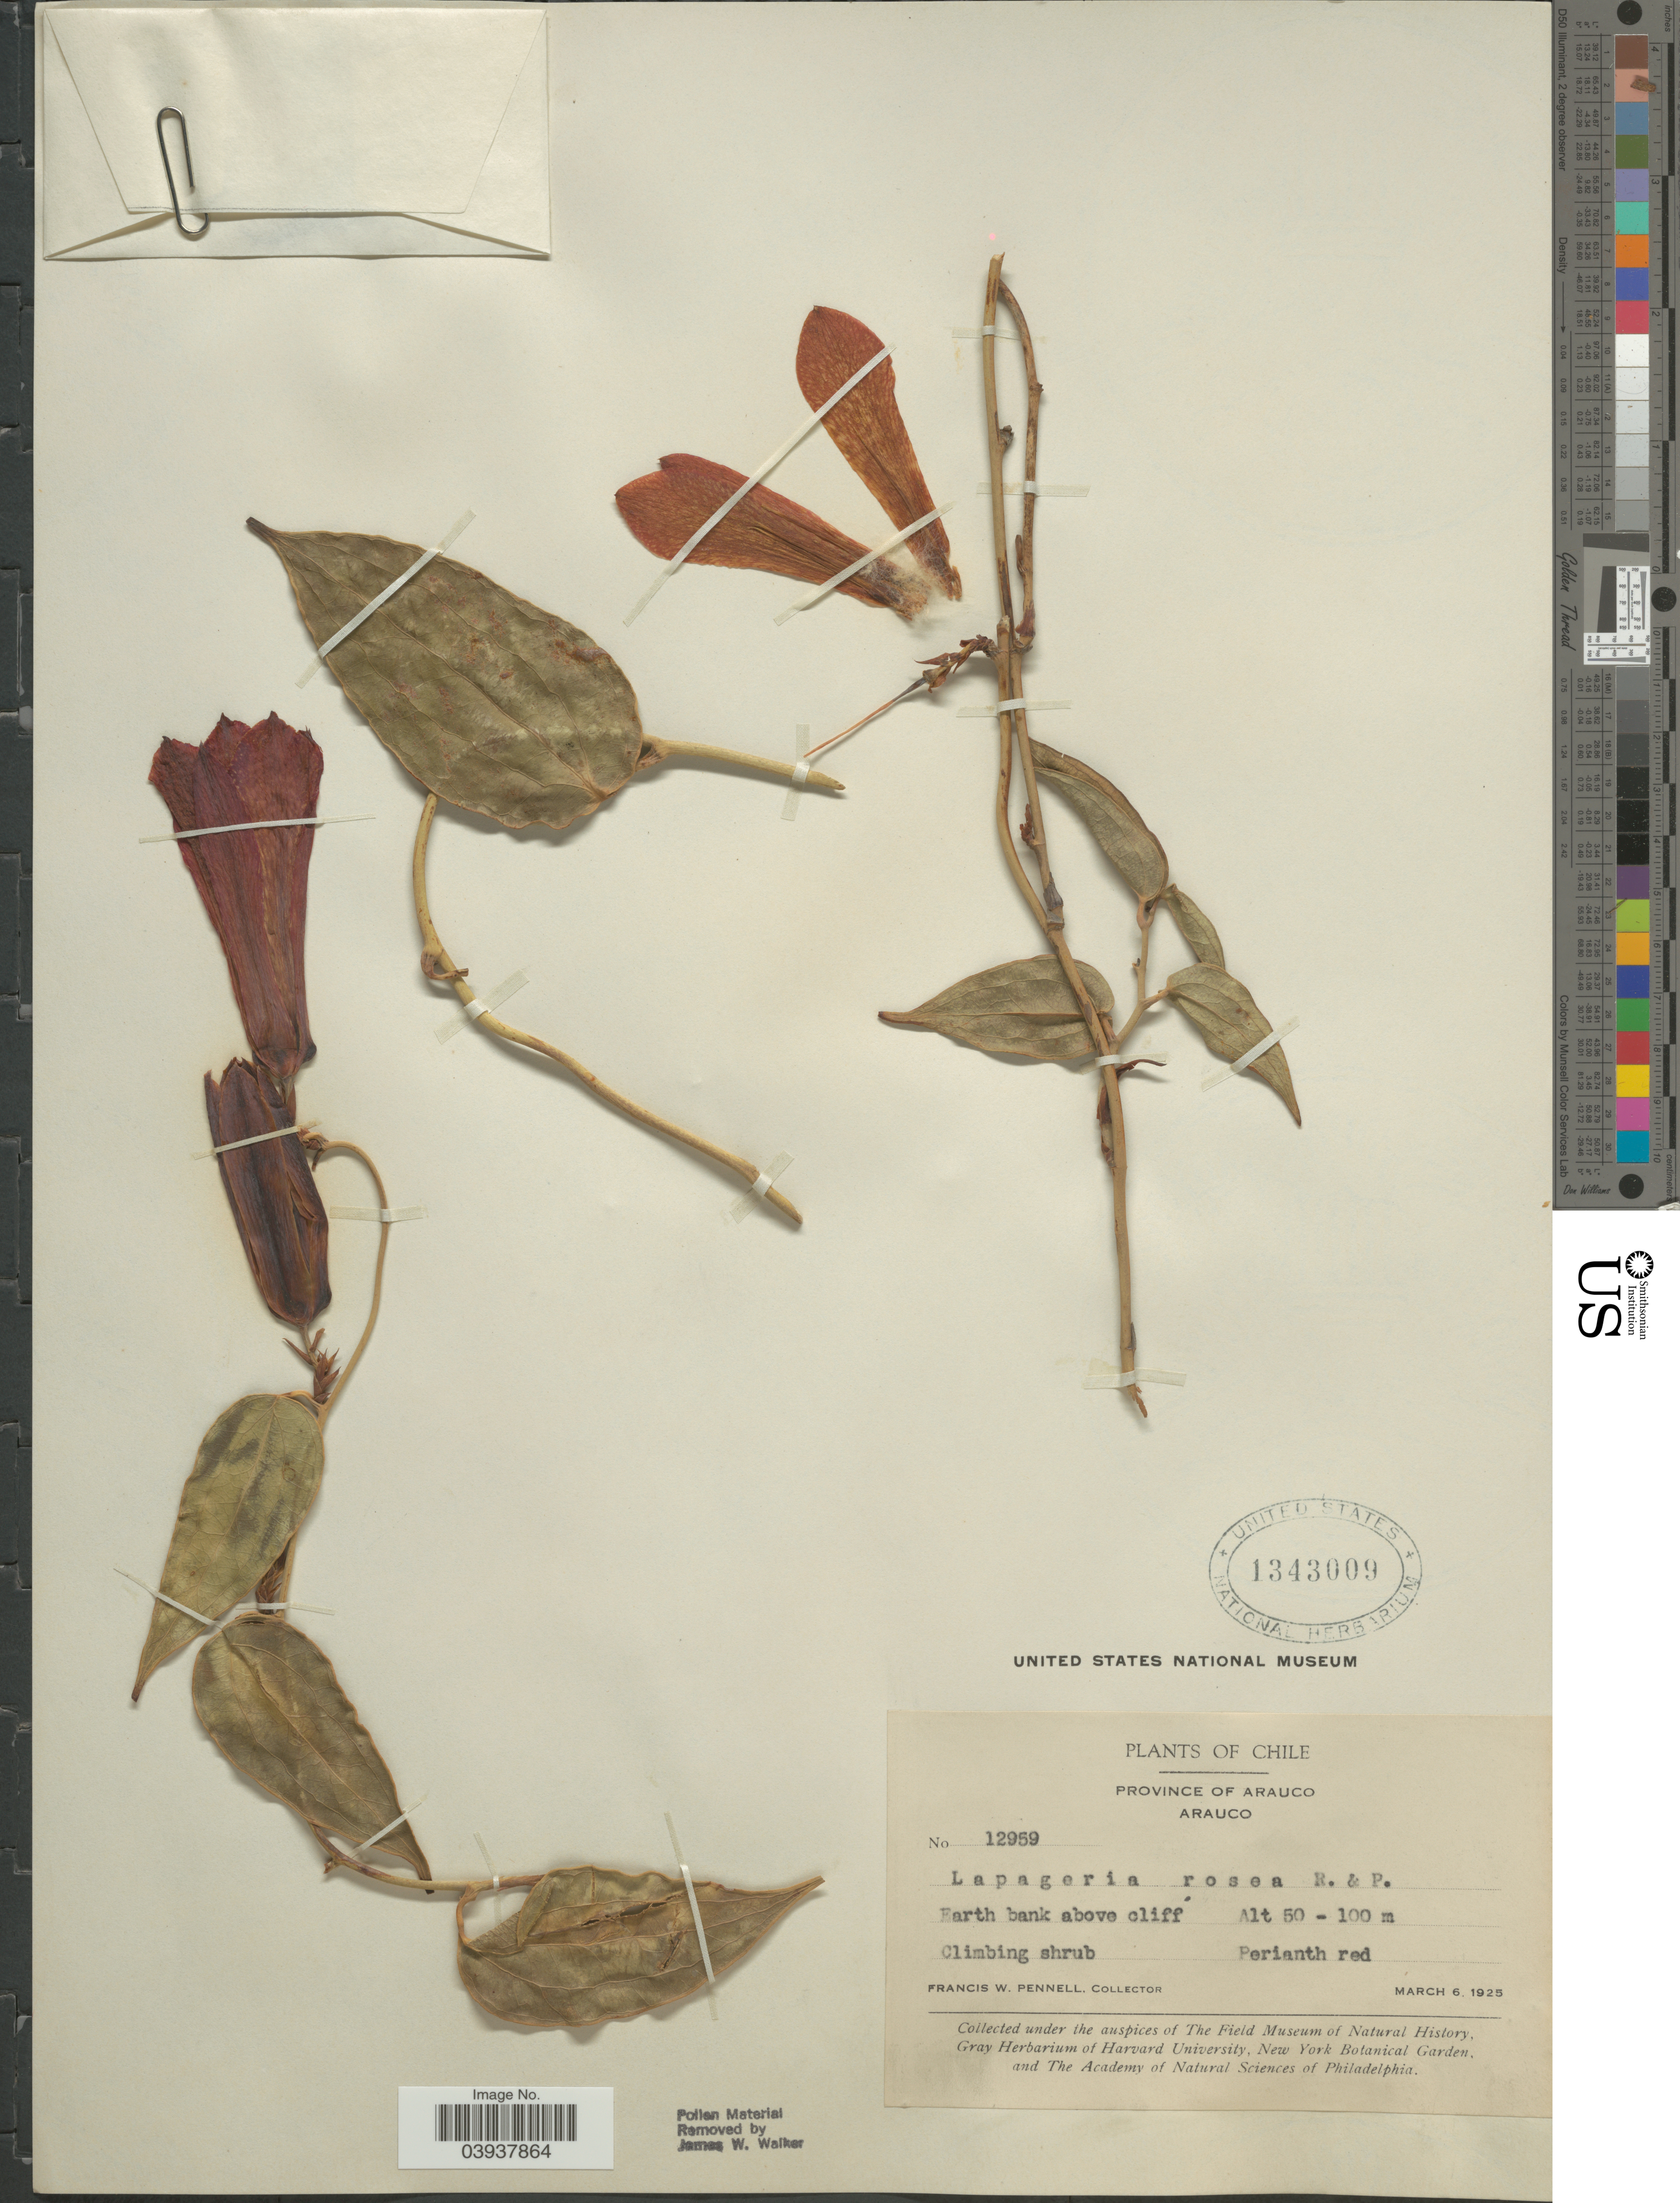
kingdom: Plantae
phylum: Tracheophyta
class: Liliopsida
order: Liliales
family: Philesiaceae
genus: Lapageria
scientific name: Lapageria rosea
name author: Ruiz & Pav.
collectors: F. W. Pennell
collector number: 12959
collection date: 1925-03-06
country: Chile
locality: Province of Arauco. Arauco.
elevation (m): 50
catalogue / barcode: US 1343009